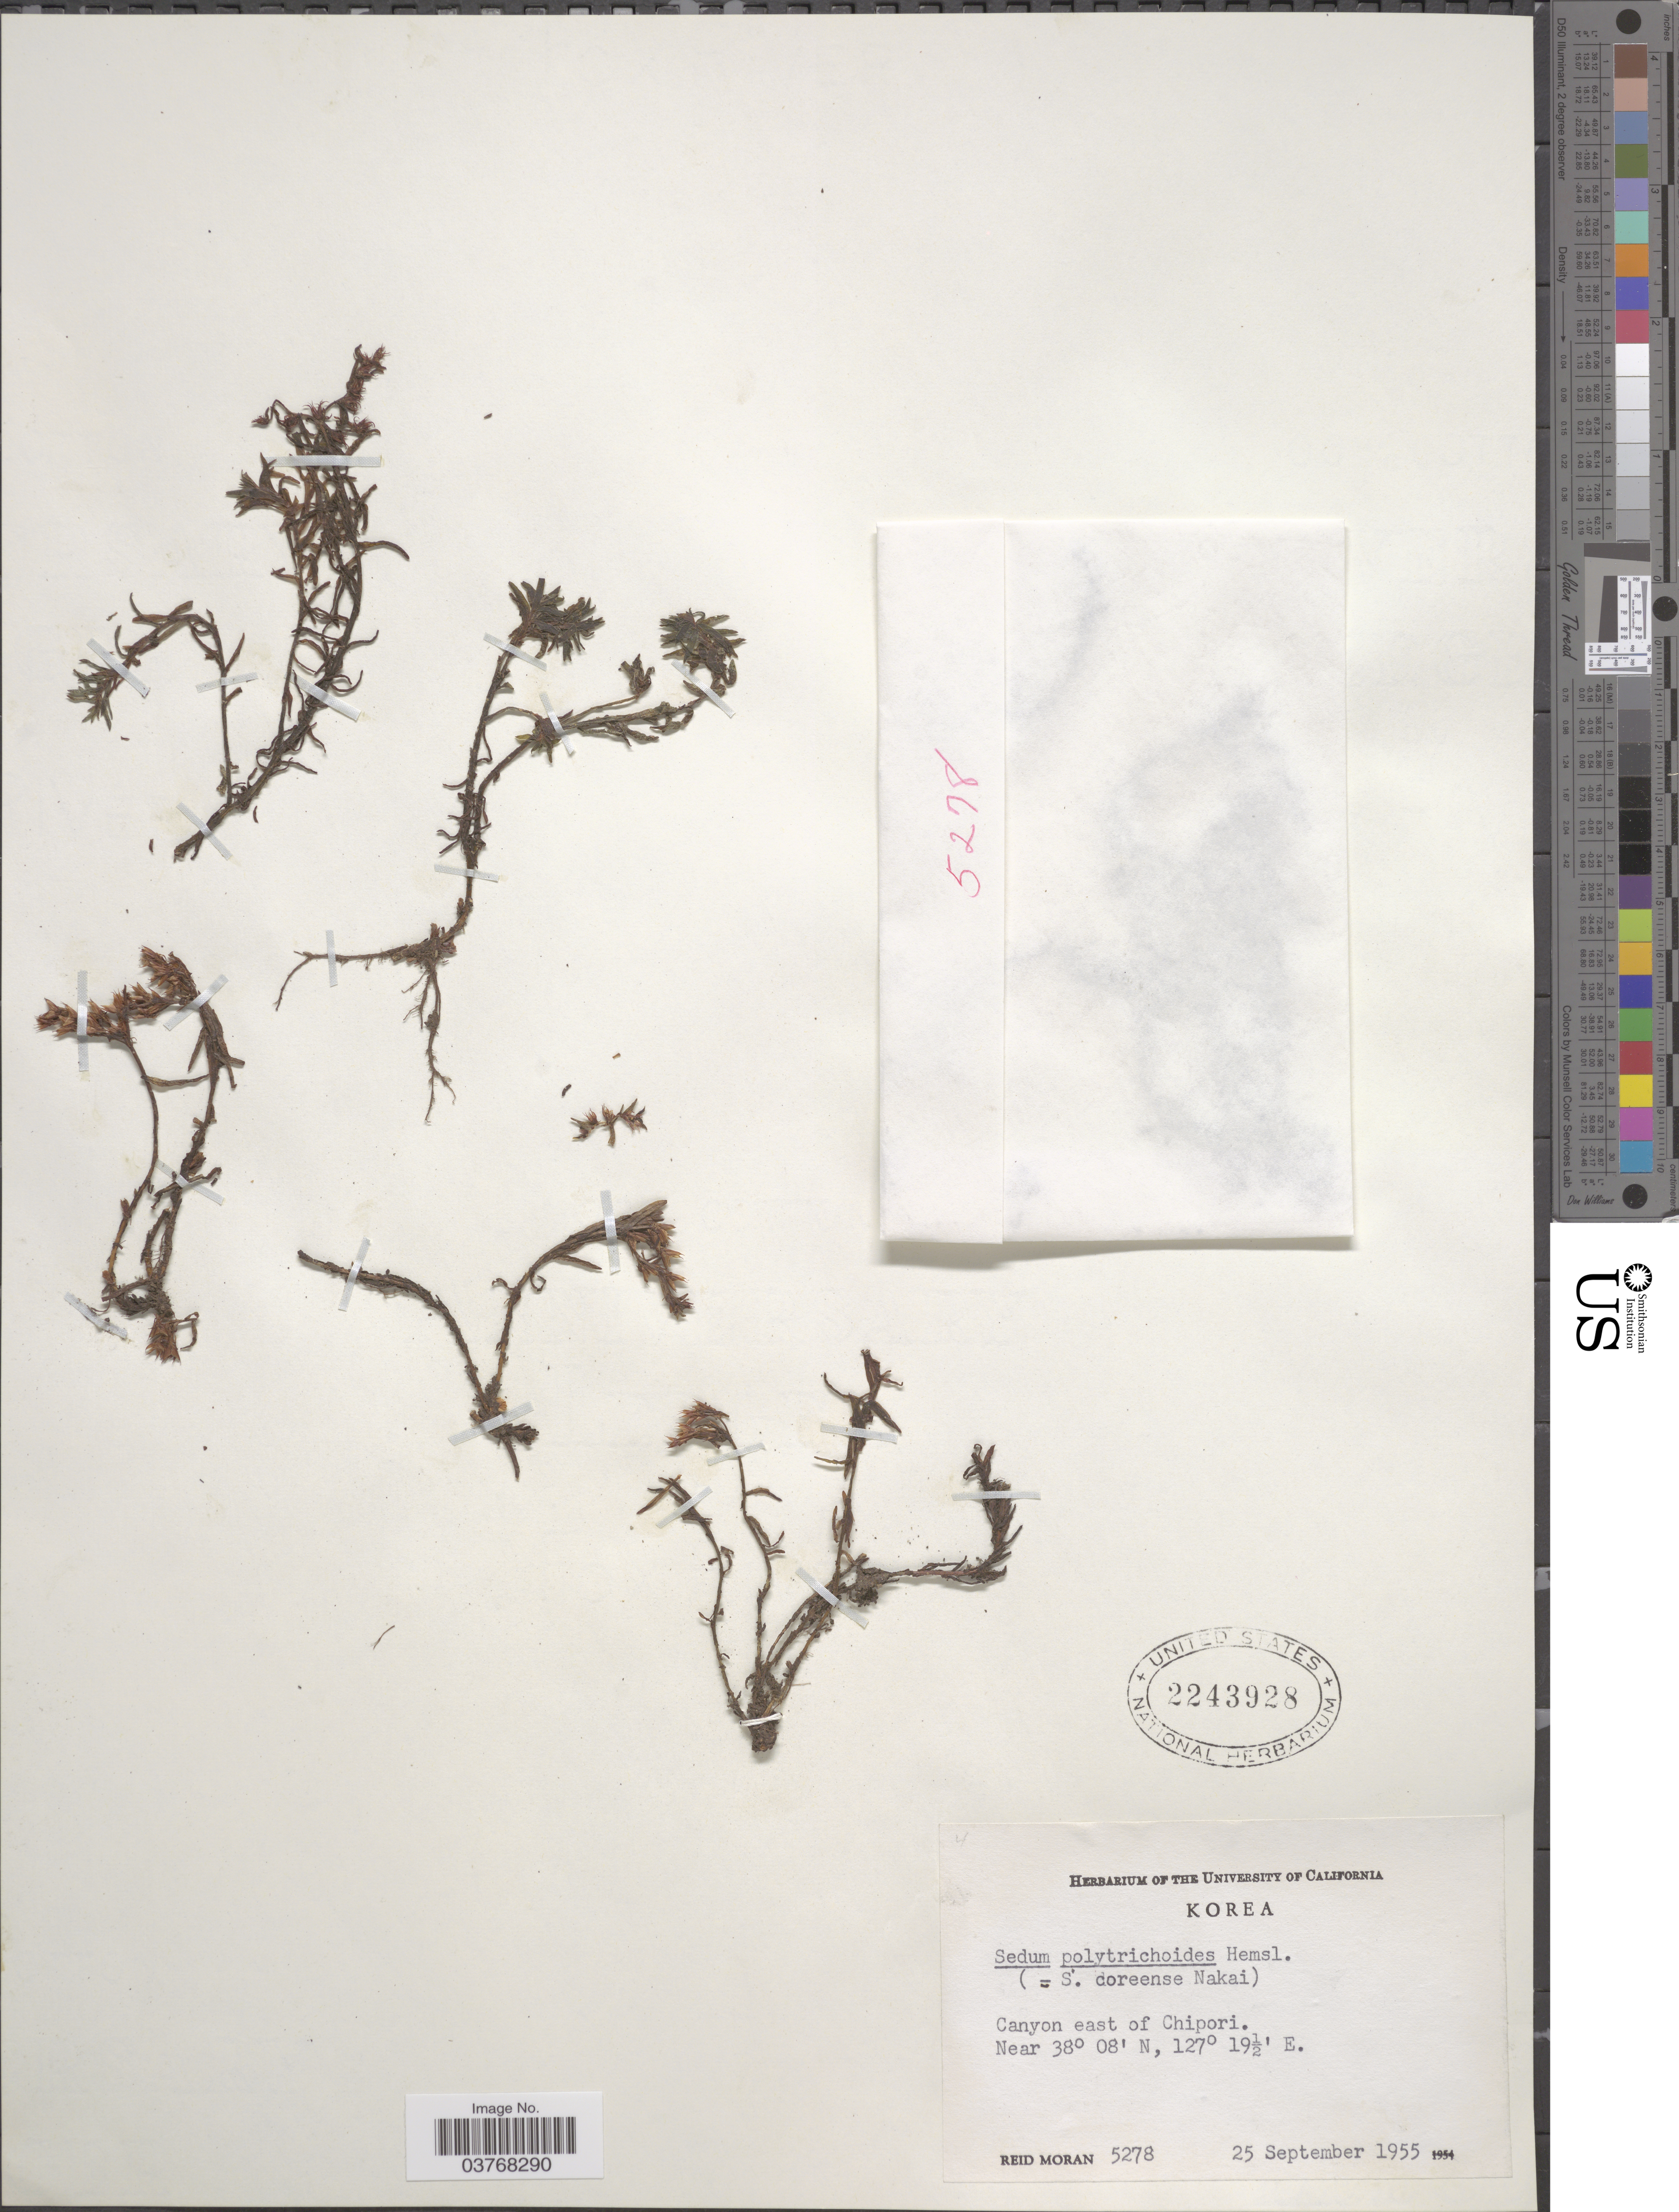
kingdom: Plantae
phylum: Tracheophyta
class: Magnoliopsida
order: Saxifragales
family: Crassulaceae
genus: Sedum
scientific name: Sedum polytrichoides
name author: Hemsl.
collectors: R. Moran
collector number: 5278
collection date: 1955-09-25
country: South Korea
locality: Canyon east of Chipori.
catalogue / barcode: US 2243928